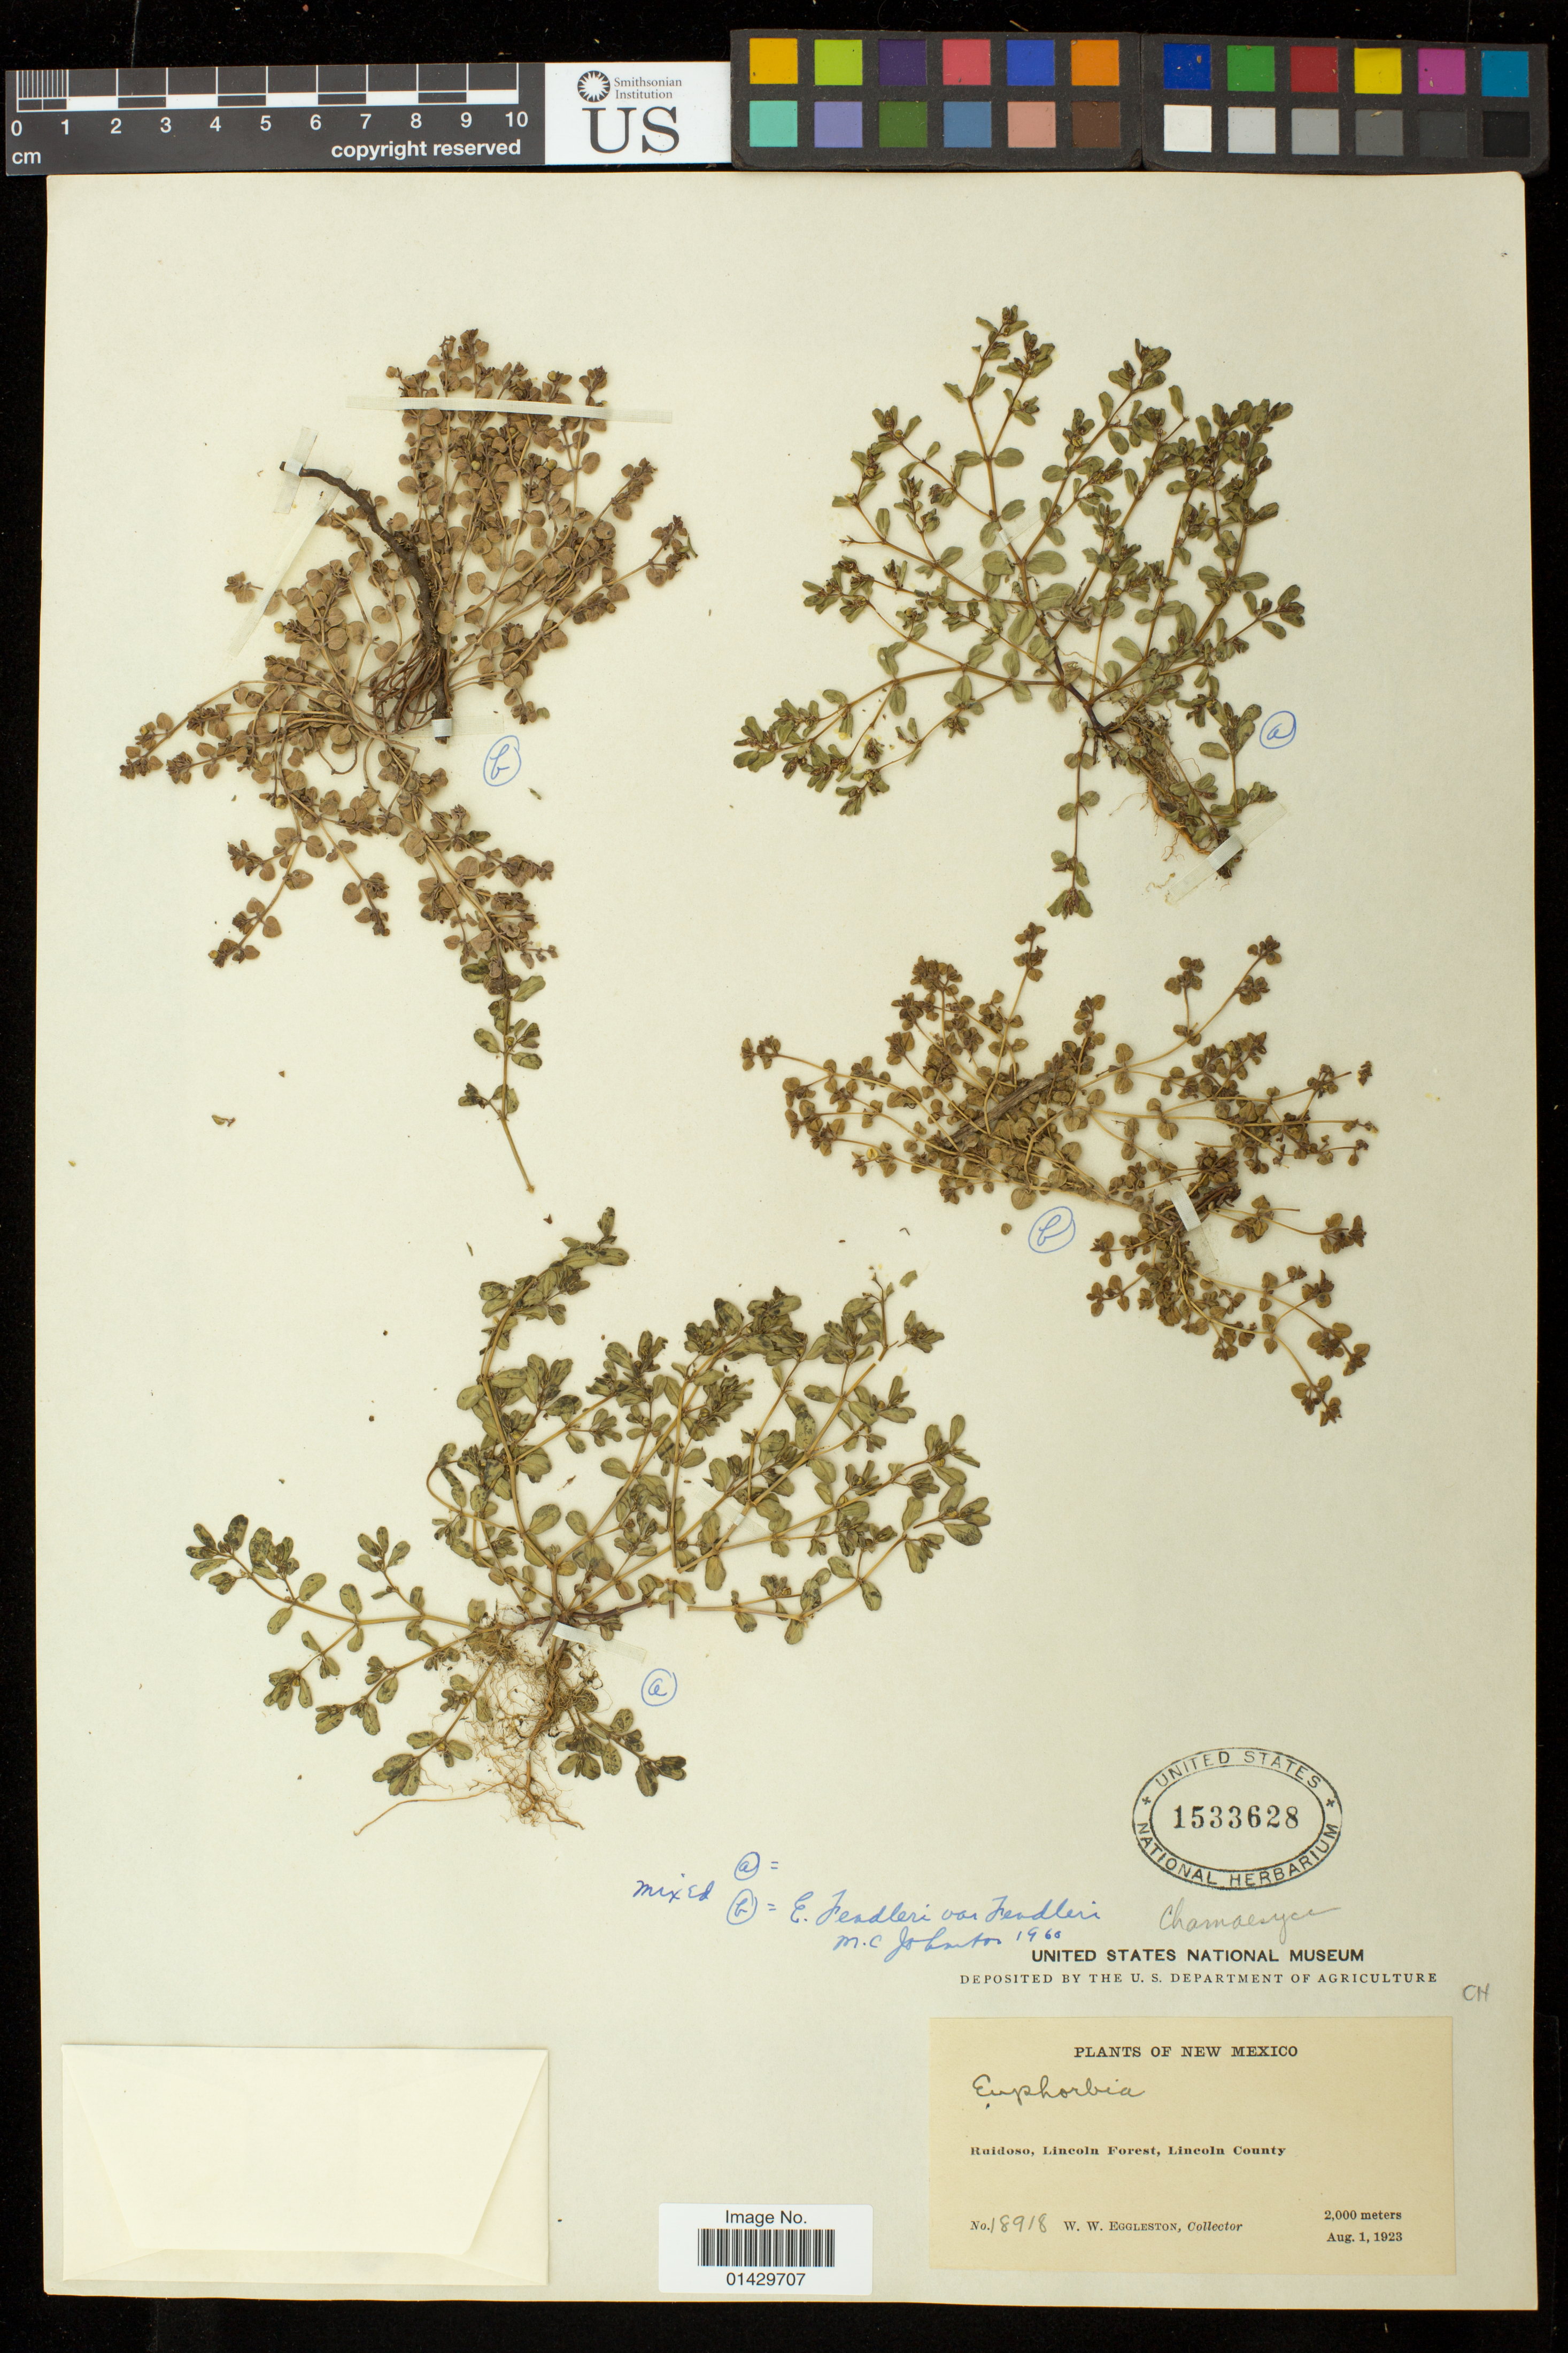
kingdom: Plantae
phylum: Tracheophyta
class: Magnoliopsida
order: Malpighiales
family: Euphorbiaceae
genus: Euphorbia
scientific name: Euphorbia sp.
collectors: W. W. Eggleston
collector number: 18918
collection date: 1923-08-01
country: United States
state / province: New Mexico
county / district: Lincoln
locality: Ruidoso, Lincoln Forest.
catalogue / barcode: US 1533628